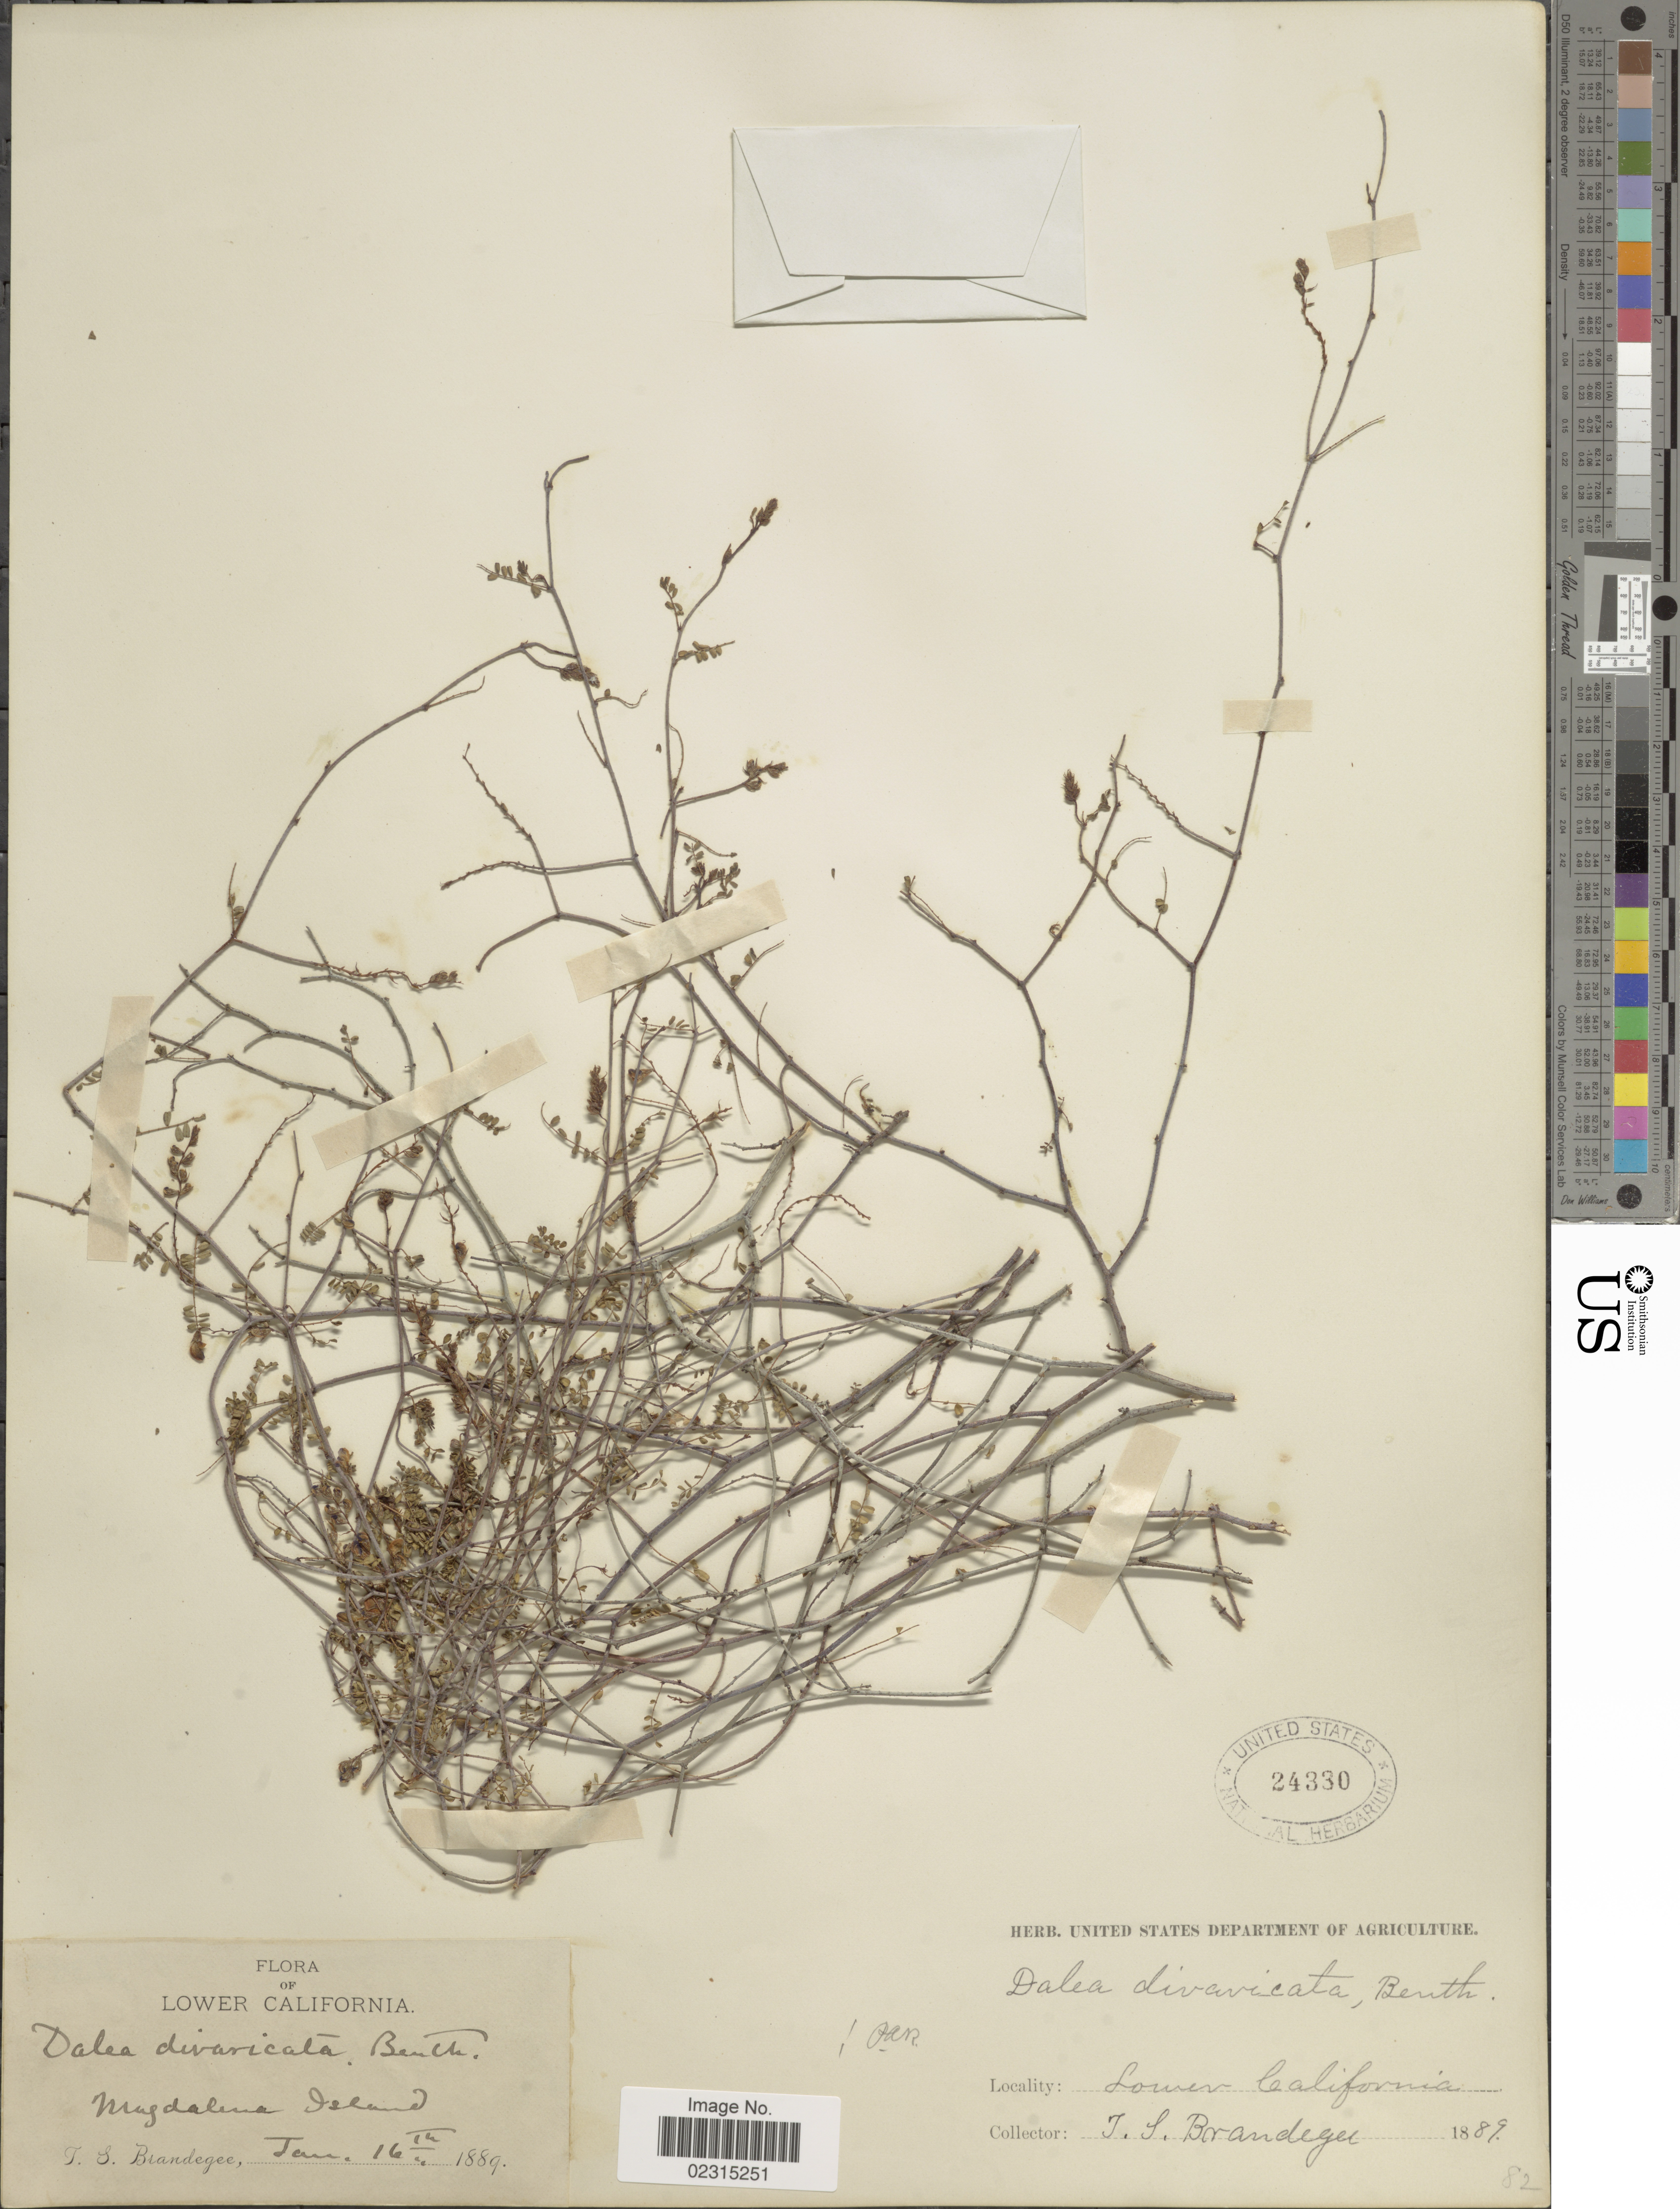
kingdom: Plantae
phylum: Tracheophyta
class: Magnoliopsida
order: Fabales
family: Fabaceae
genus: Marina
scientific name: Marina divaricata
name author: (Benth.) Barneby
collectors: T. S. Brandegee (herbarium)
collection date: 1899-01-16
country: Mexico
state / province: Baja California Sur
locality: Lower California, Magdalena Island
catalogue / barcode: US 24330